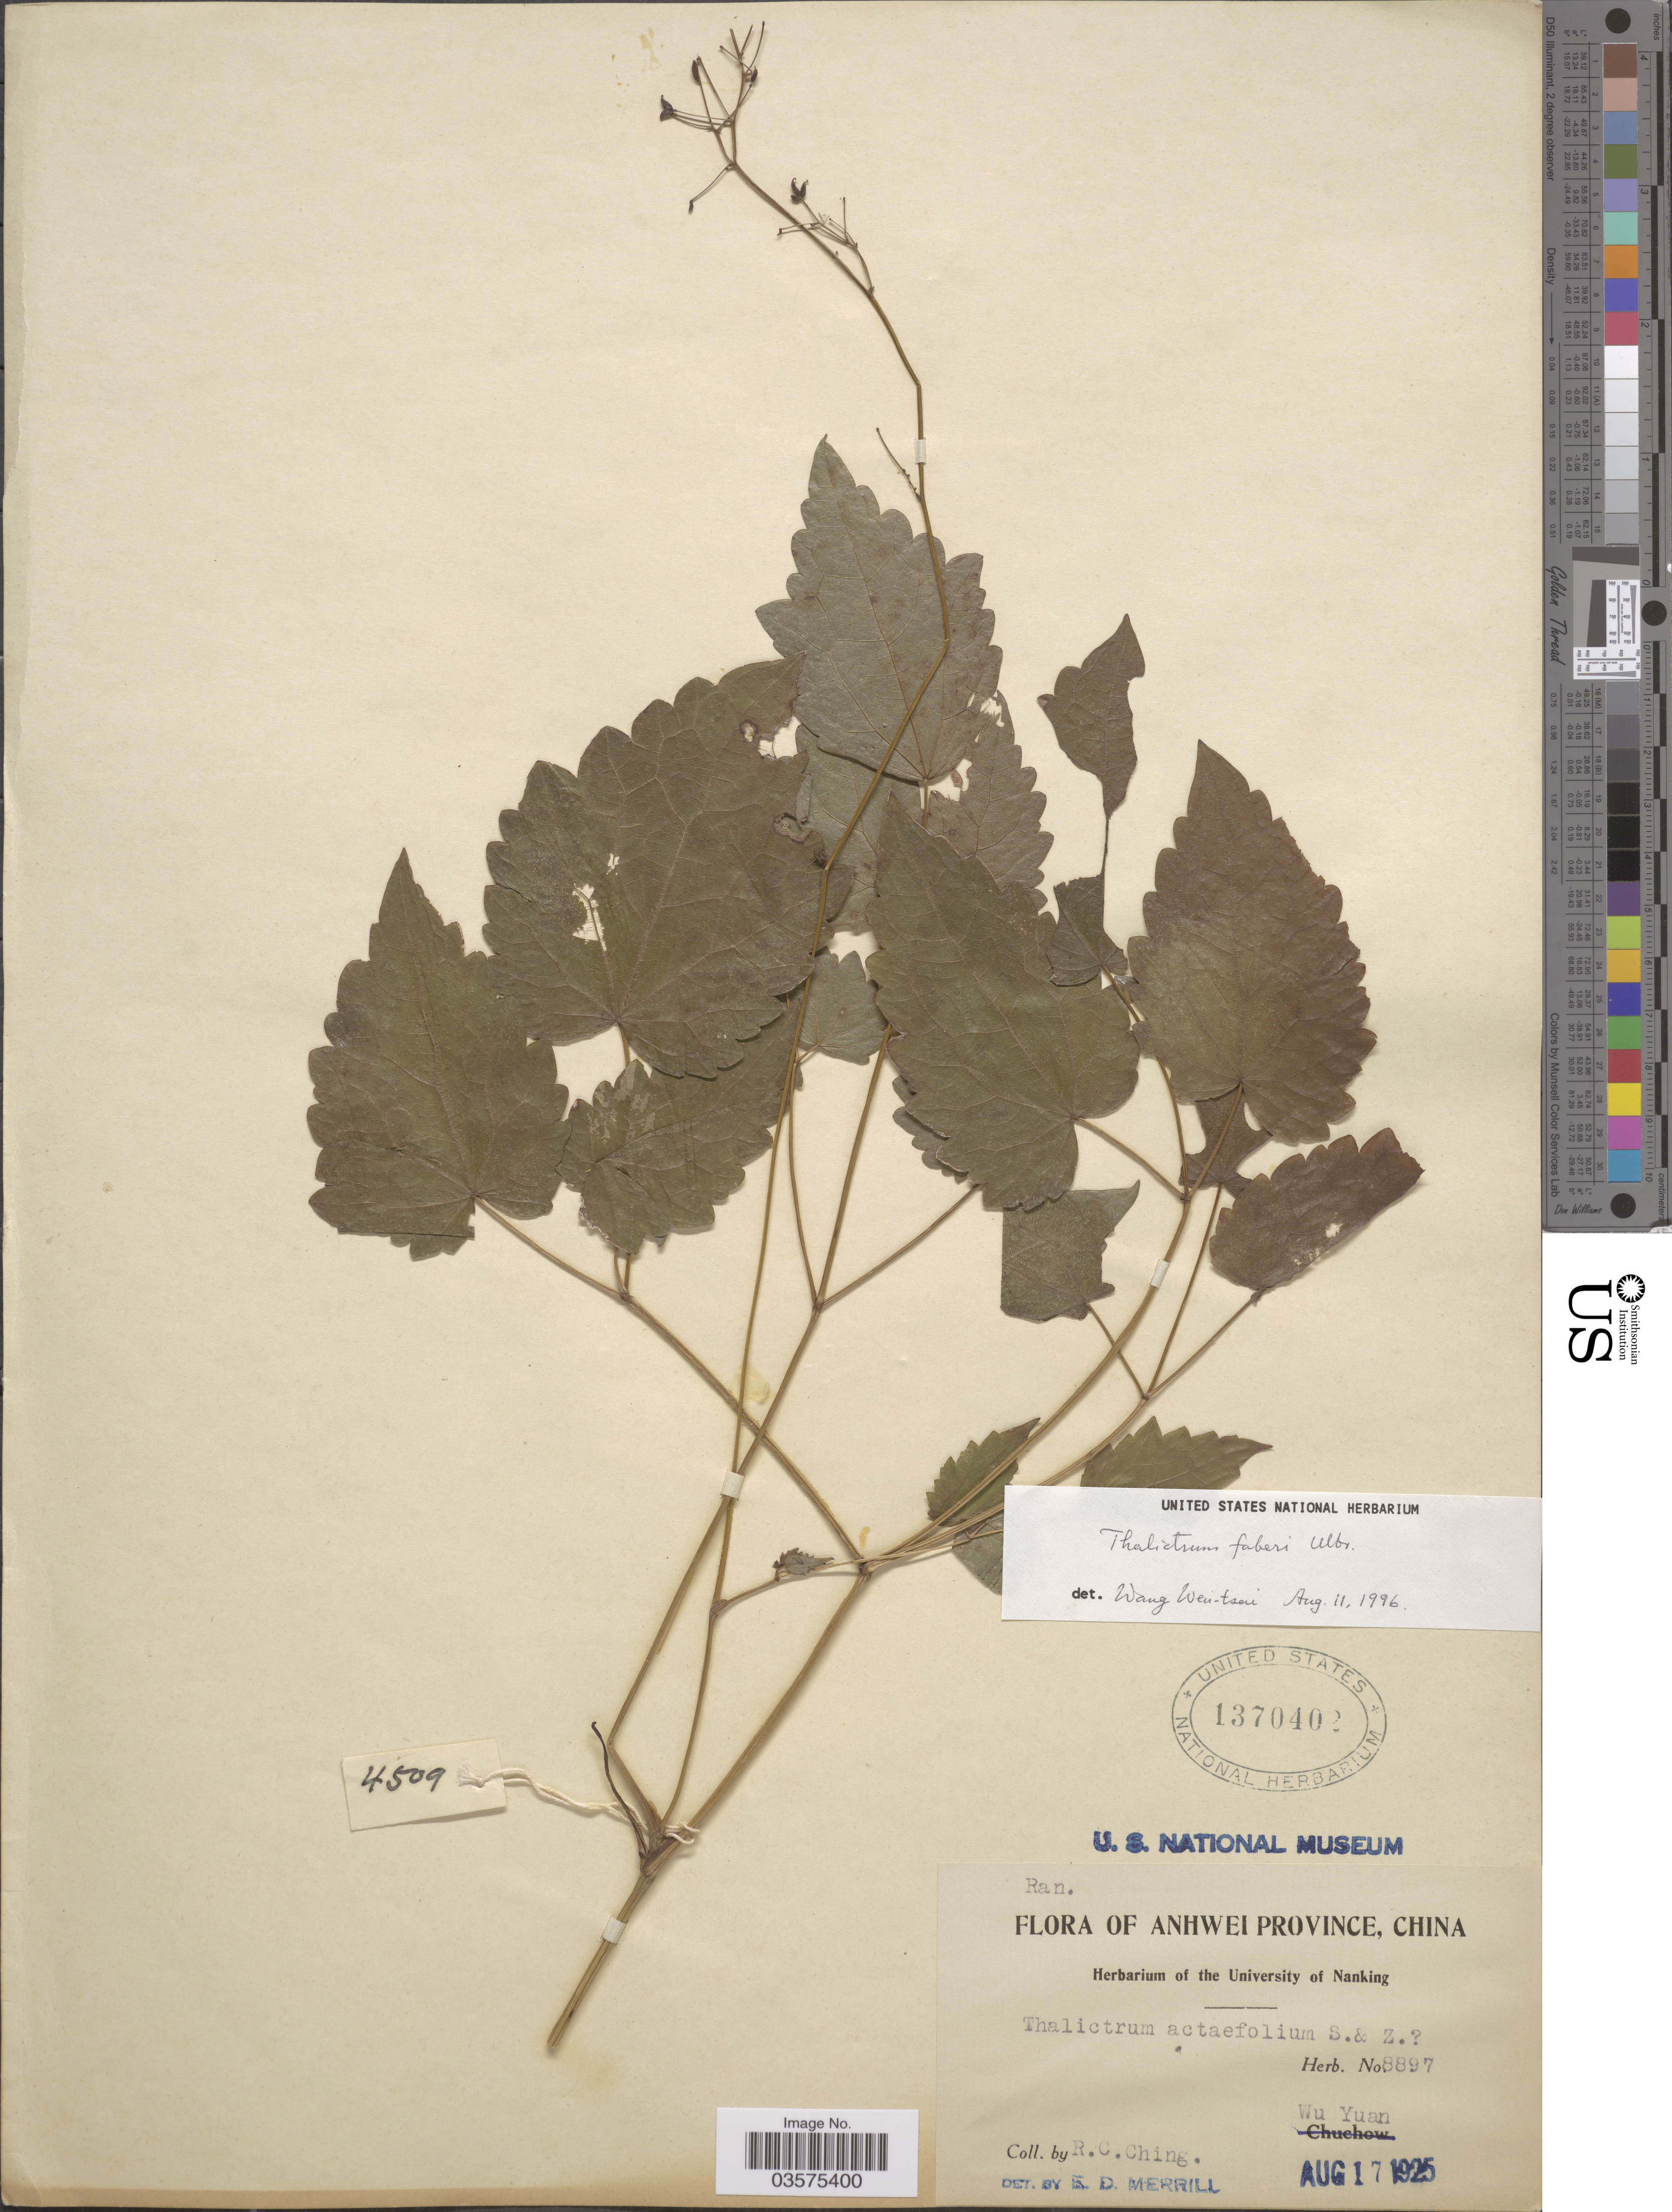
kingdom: Plantae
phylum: Tracheophyta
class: Magnoliopsida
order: Ranunculales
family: Ranunculaceae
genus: Thalictrum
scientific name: Thalictrum faberi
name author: Ulbr.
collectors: R. C. Ching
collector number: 8897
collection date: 1925-08-17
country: China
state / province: Anhui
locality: Anhwei Province. Wu Yuan.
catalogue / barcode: US 1370402